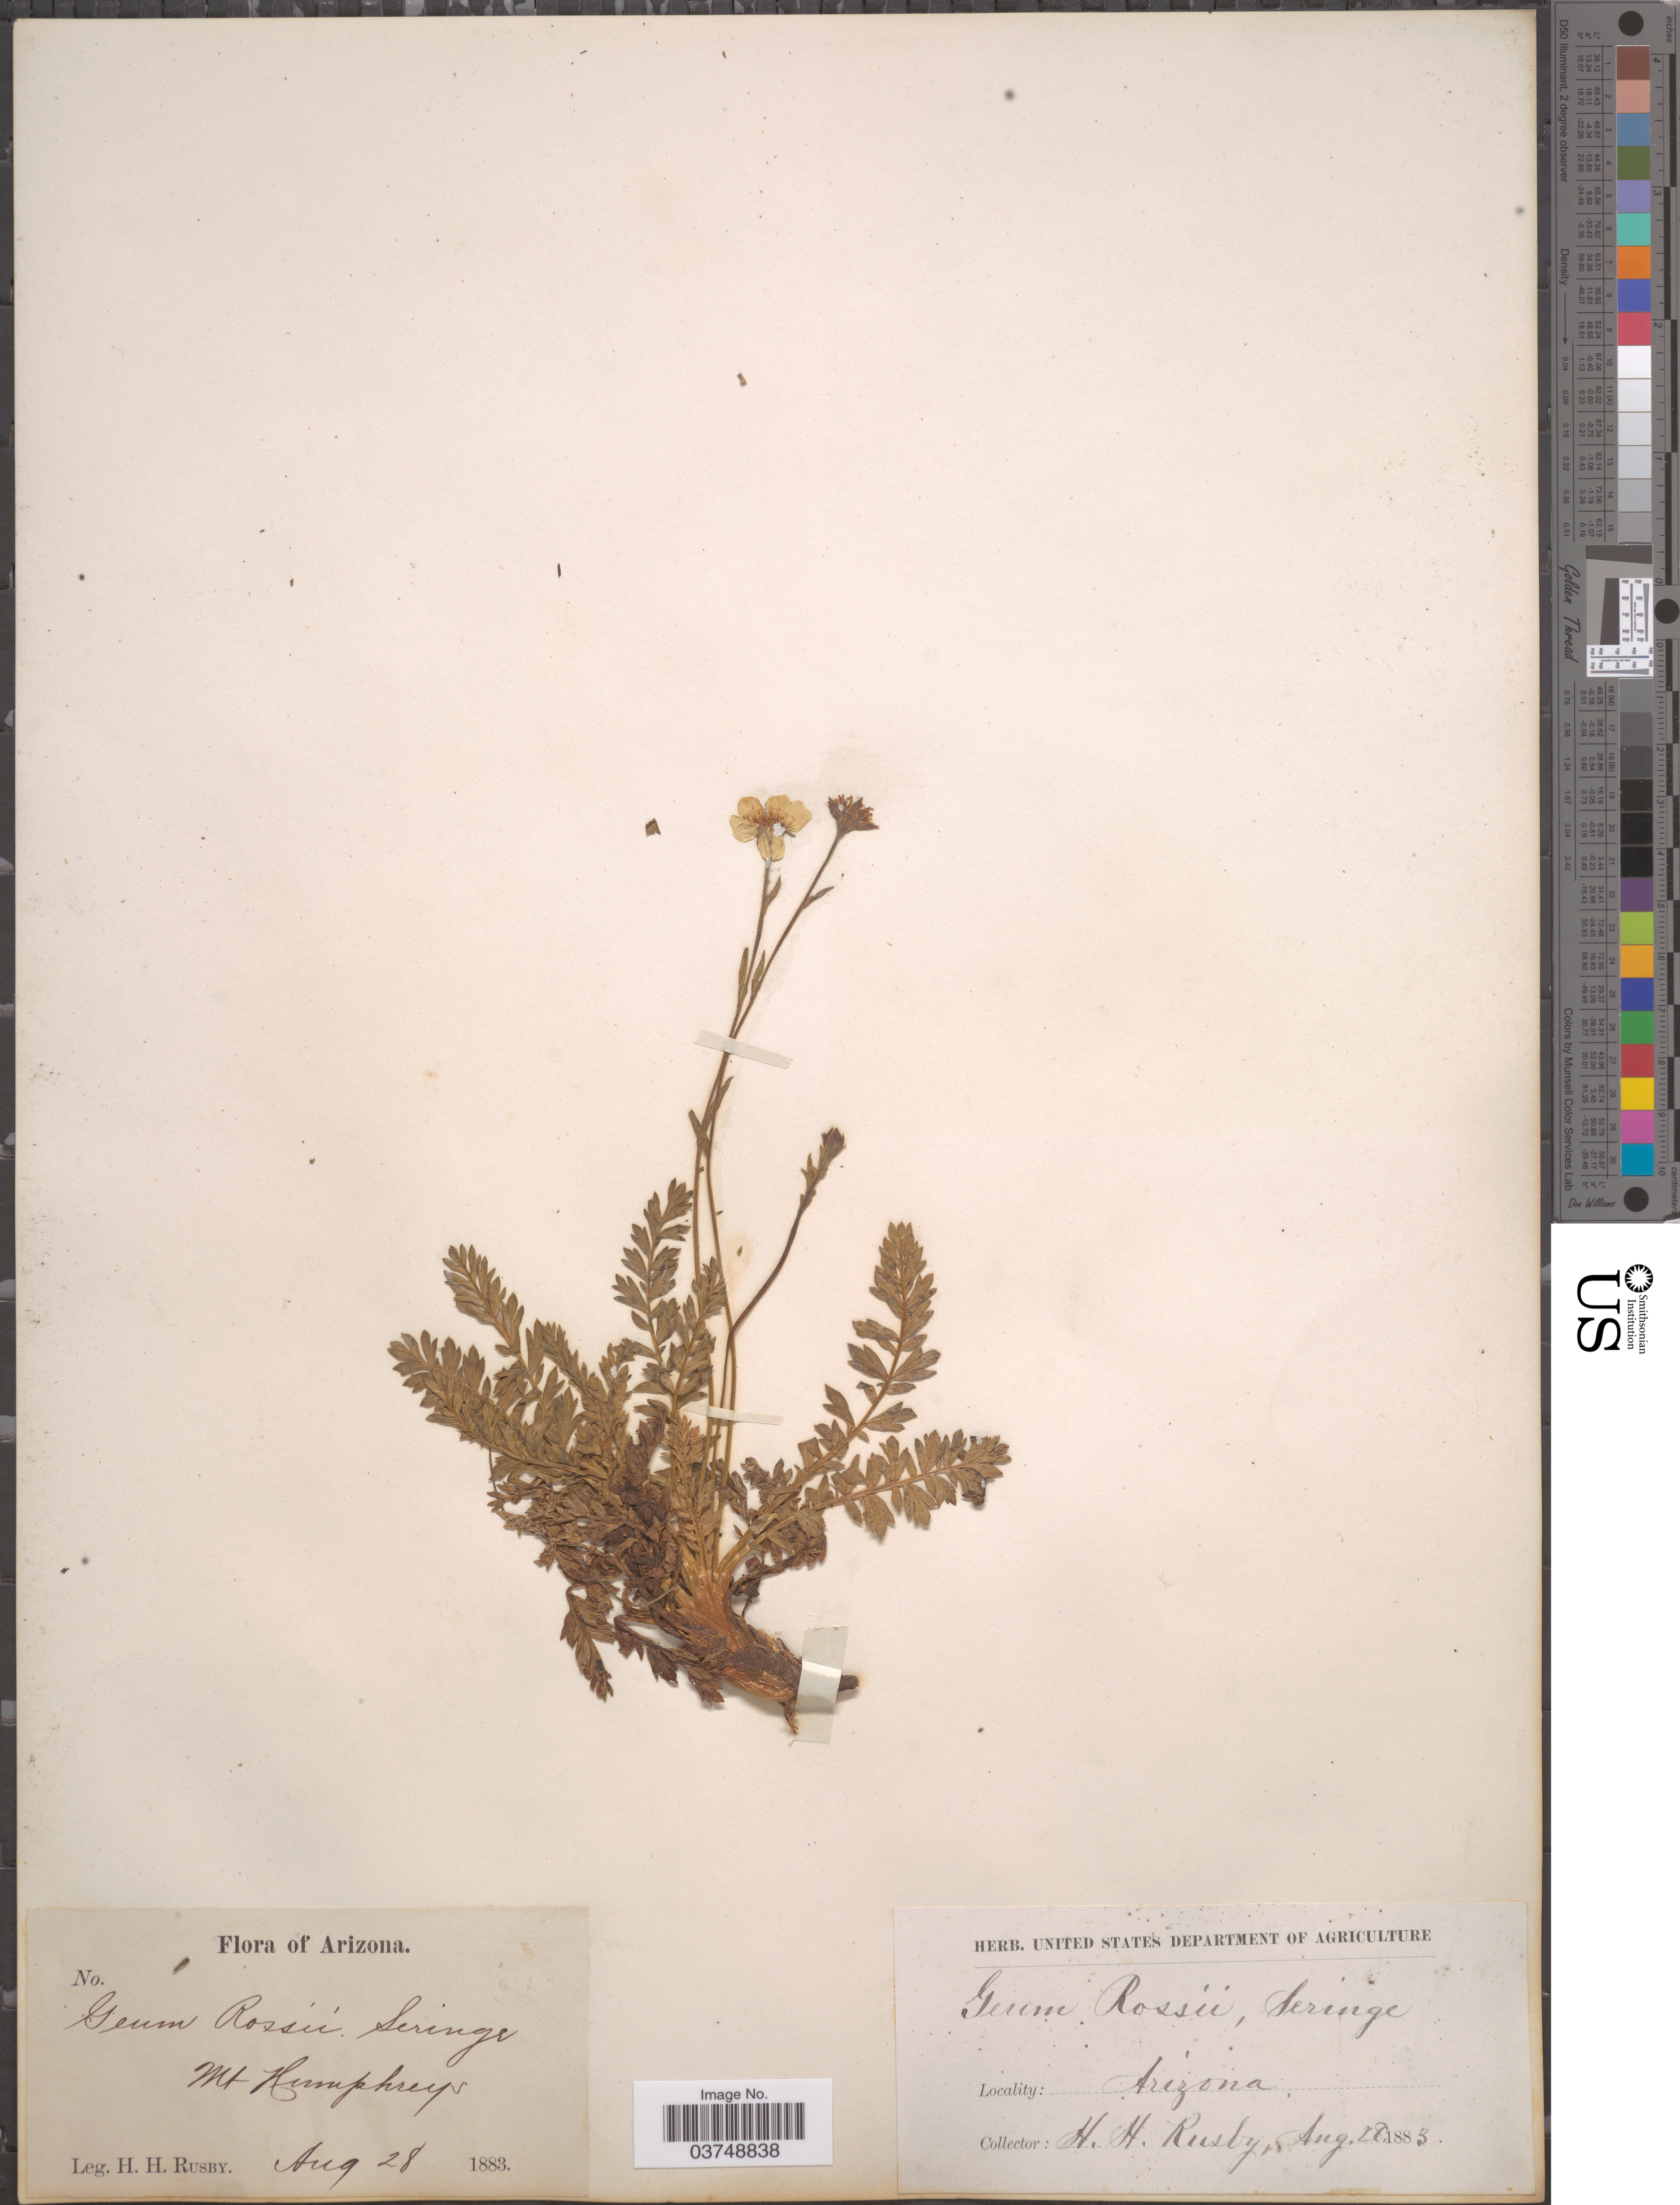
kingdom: Plantae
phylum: Tracheophyta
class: Magnoliopsida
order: Rosales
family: Rosaceae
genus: Geum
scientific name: Geum rossii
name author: (R. Br.) Ser.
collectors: H. H. Rusby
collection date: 1883-08-28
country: United States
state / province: Arizona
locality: Mt Humphreys.